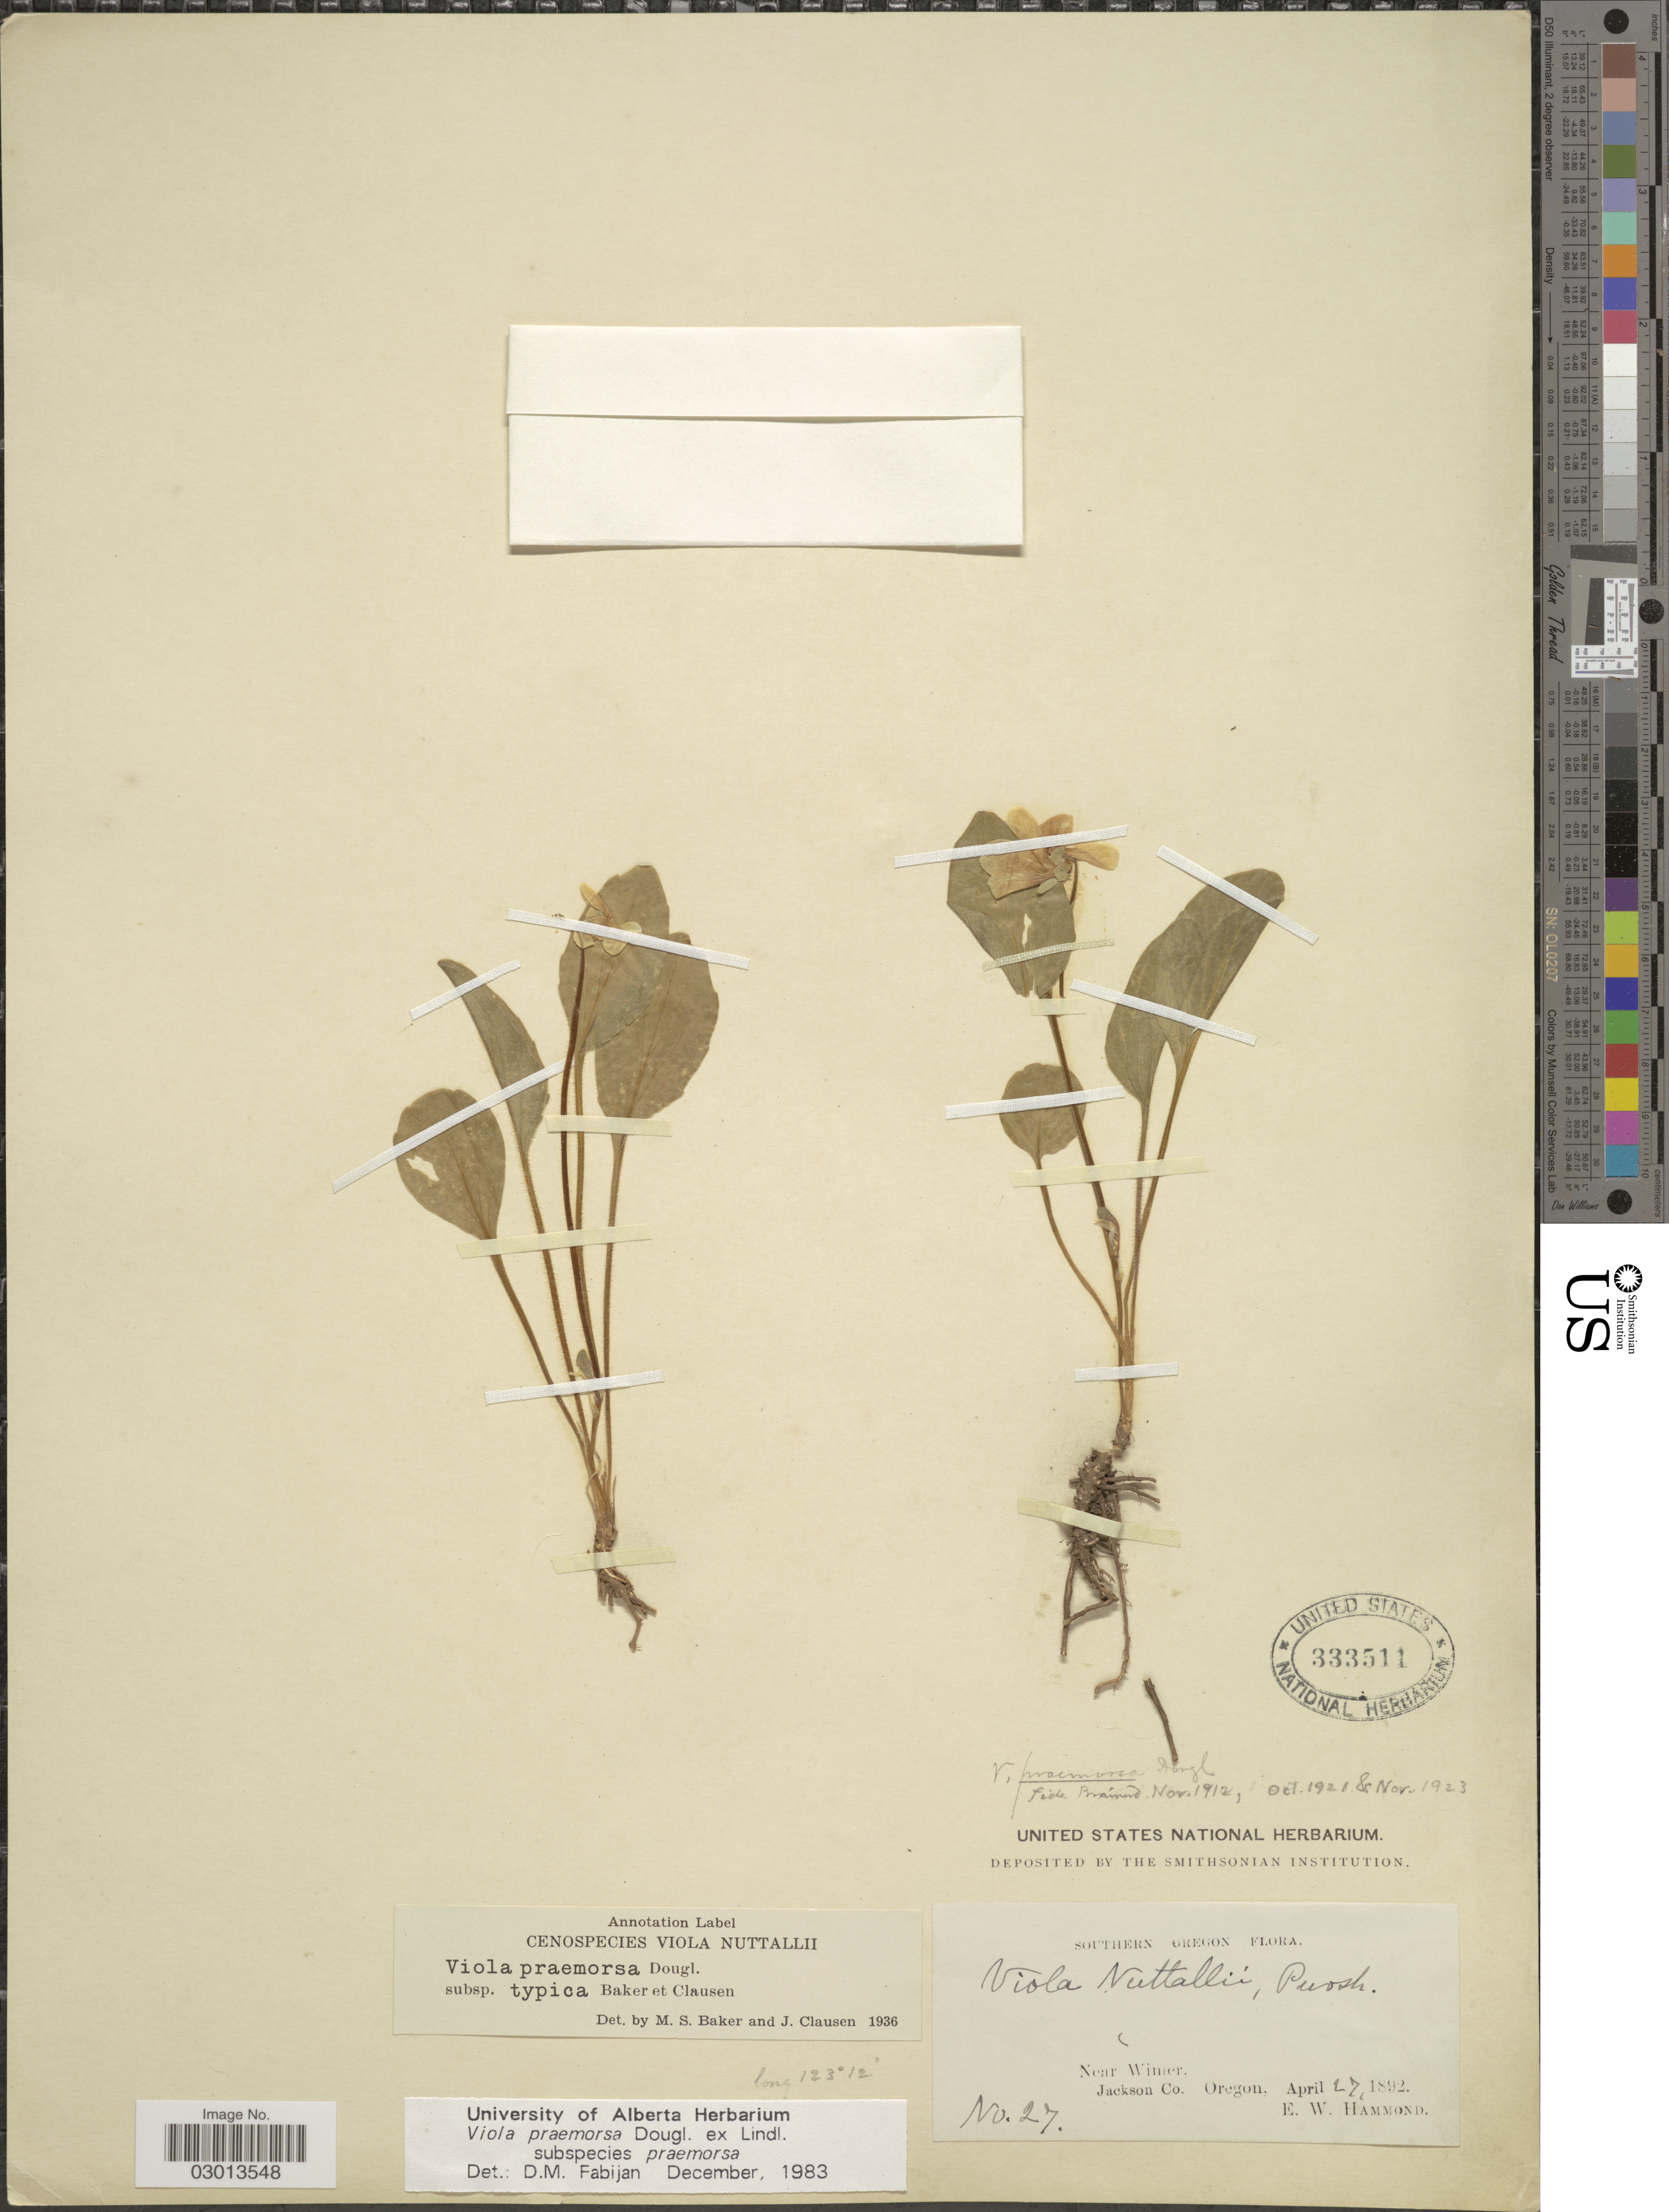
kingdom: Plantae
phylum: Tracheophyta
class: Magnoliopsida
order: Malpighiales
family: Violaceae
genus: Viola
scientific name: Viola praemorsa subsp. praemorsa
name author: Douglas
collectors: E. Hammond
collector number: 27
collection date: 1892-04-27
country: United States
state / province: Oregon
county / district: Jackson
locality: Southern Oregon. Near Wimer. Jackson Co.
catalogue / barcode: US 333511